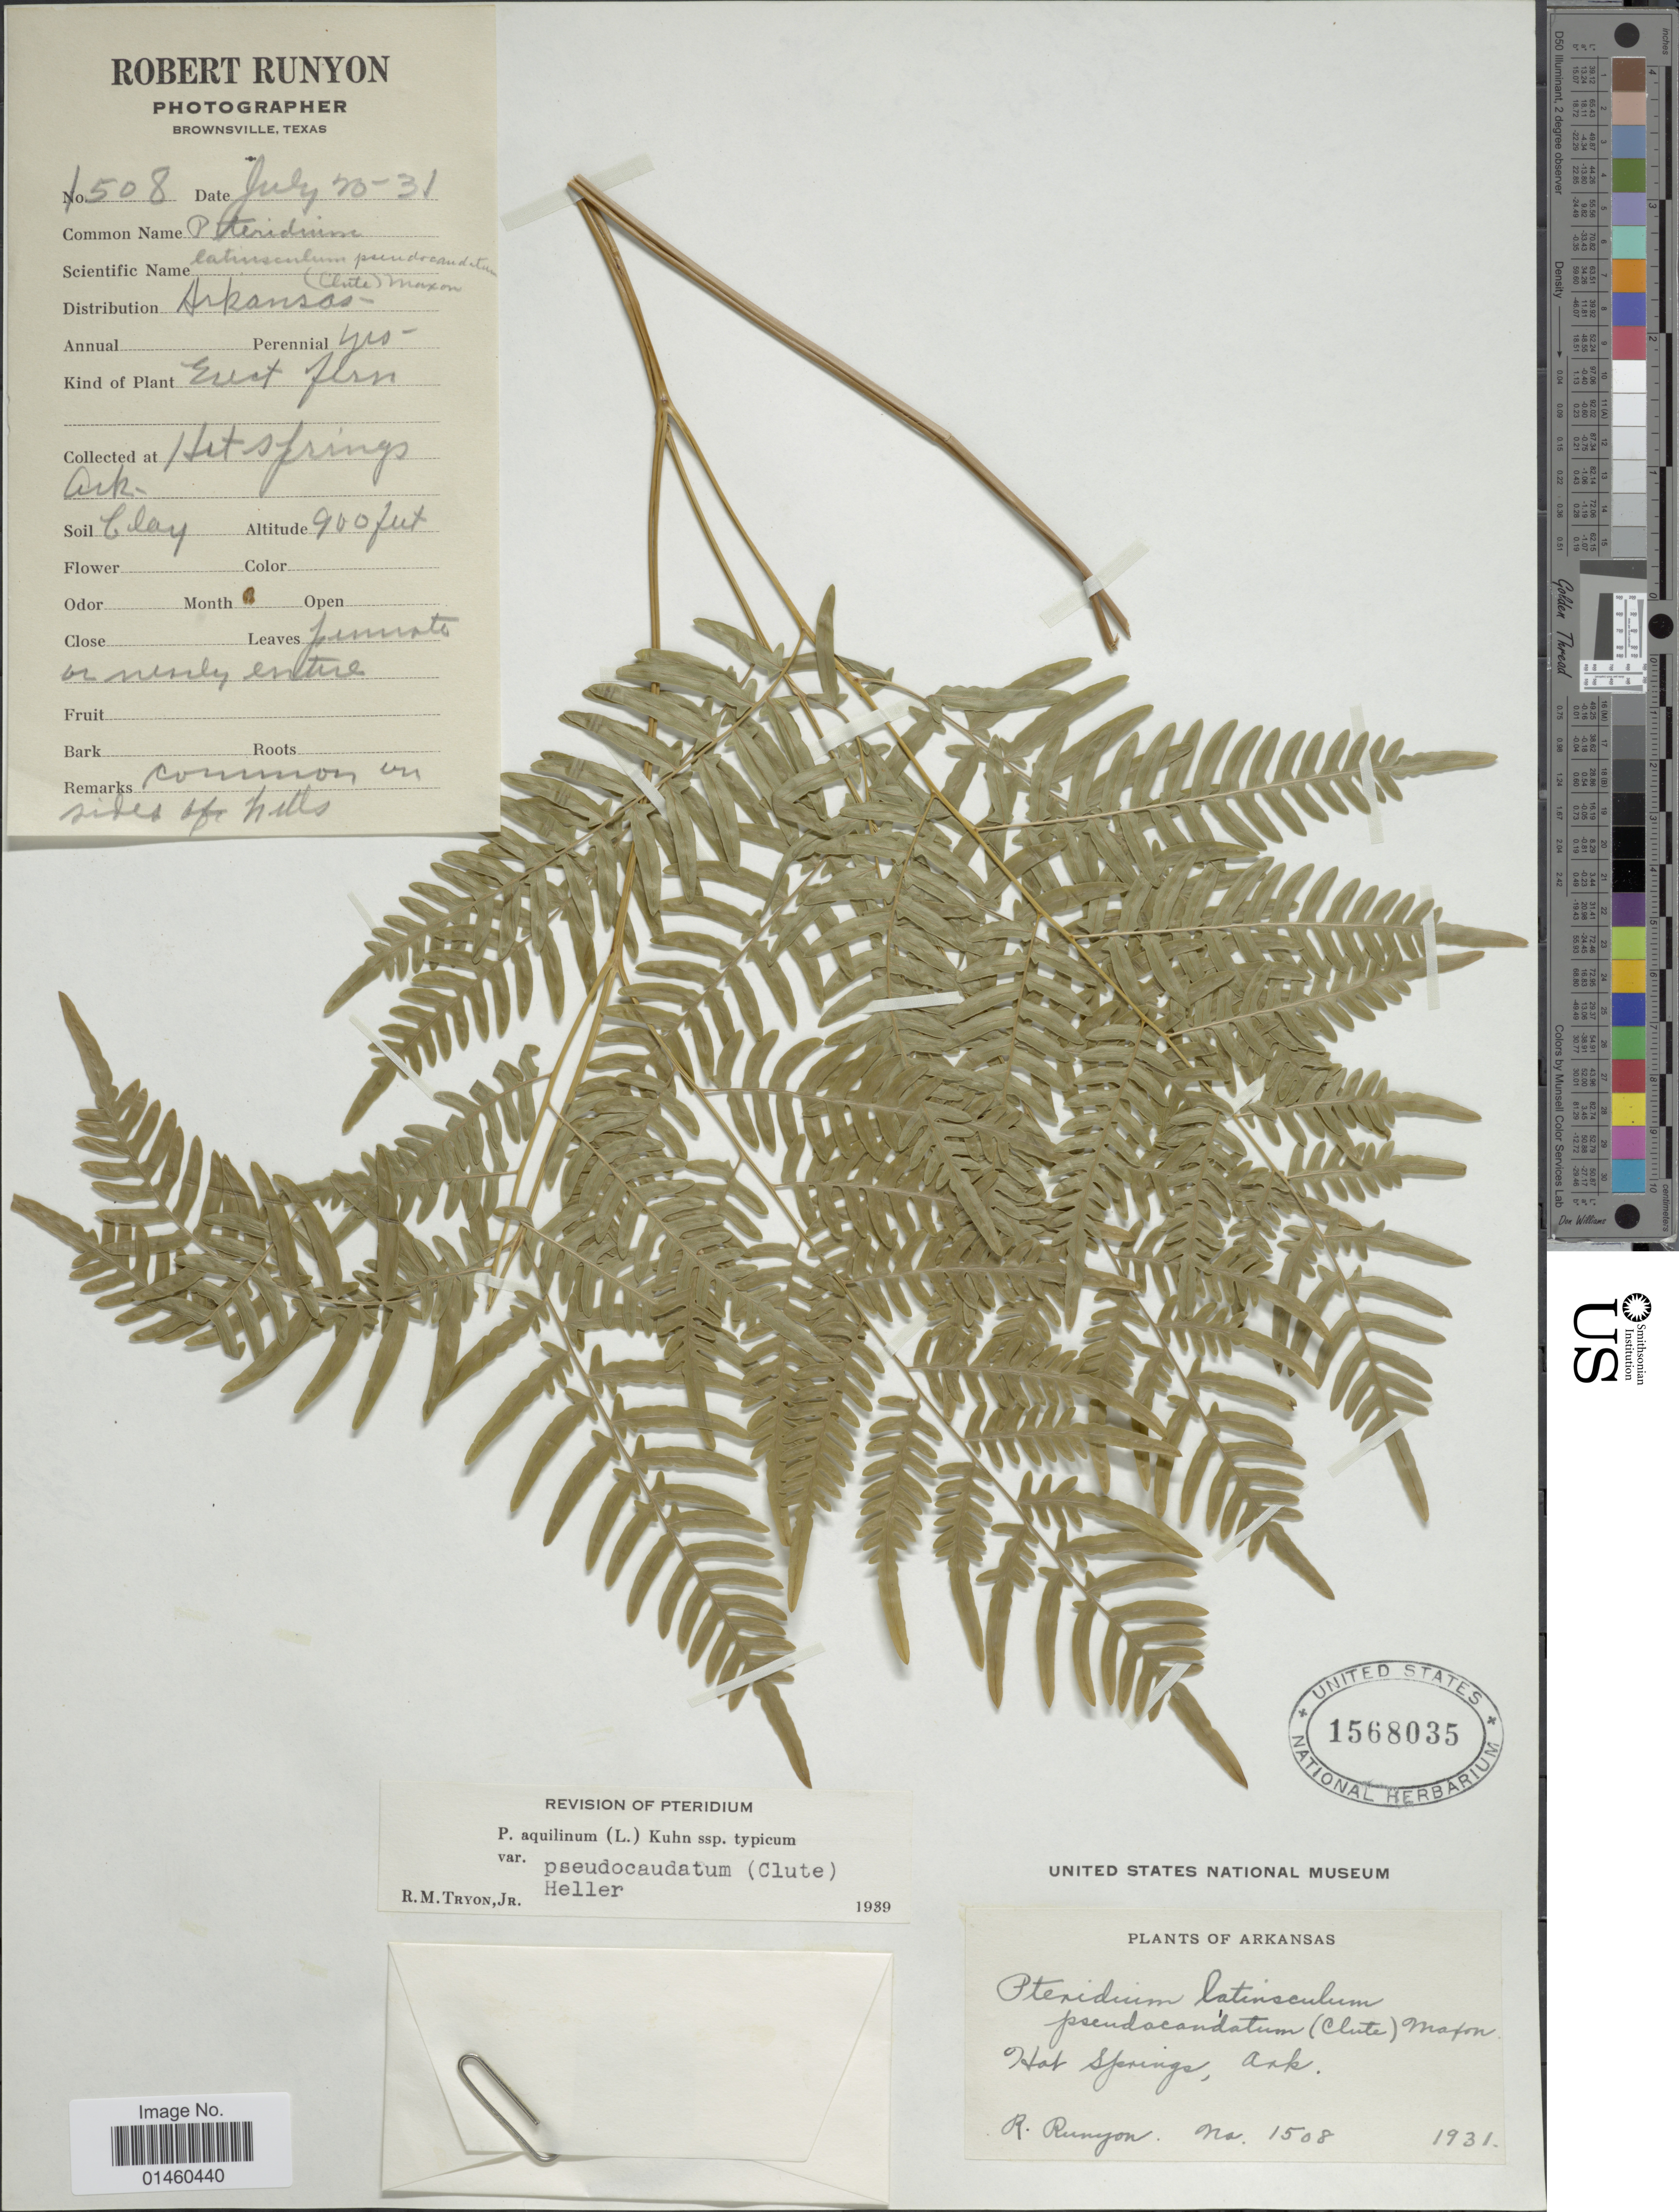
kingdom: Plantae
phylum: Tracheophyta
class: Polypodiopsida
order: Polypodiales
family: Dennstaedtiaceae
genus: Pteridium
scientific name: Pteridium aquilinum var. pseudocaudatum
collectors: R. Runyon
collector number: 1508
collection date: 1930-07/1931-07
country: United States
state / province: Arkansas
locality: Brownsville, Texas, Hot Springs,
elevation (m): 274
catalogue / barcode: US 1568035